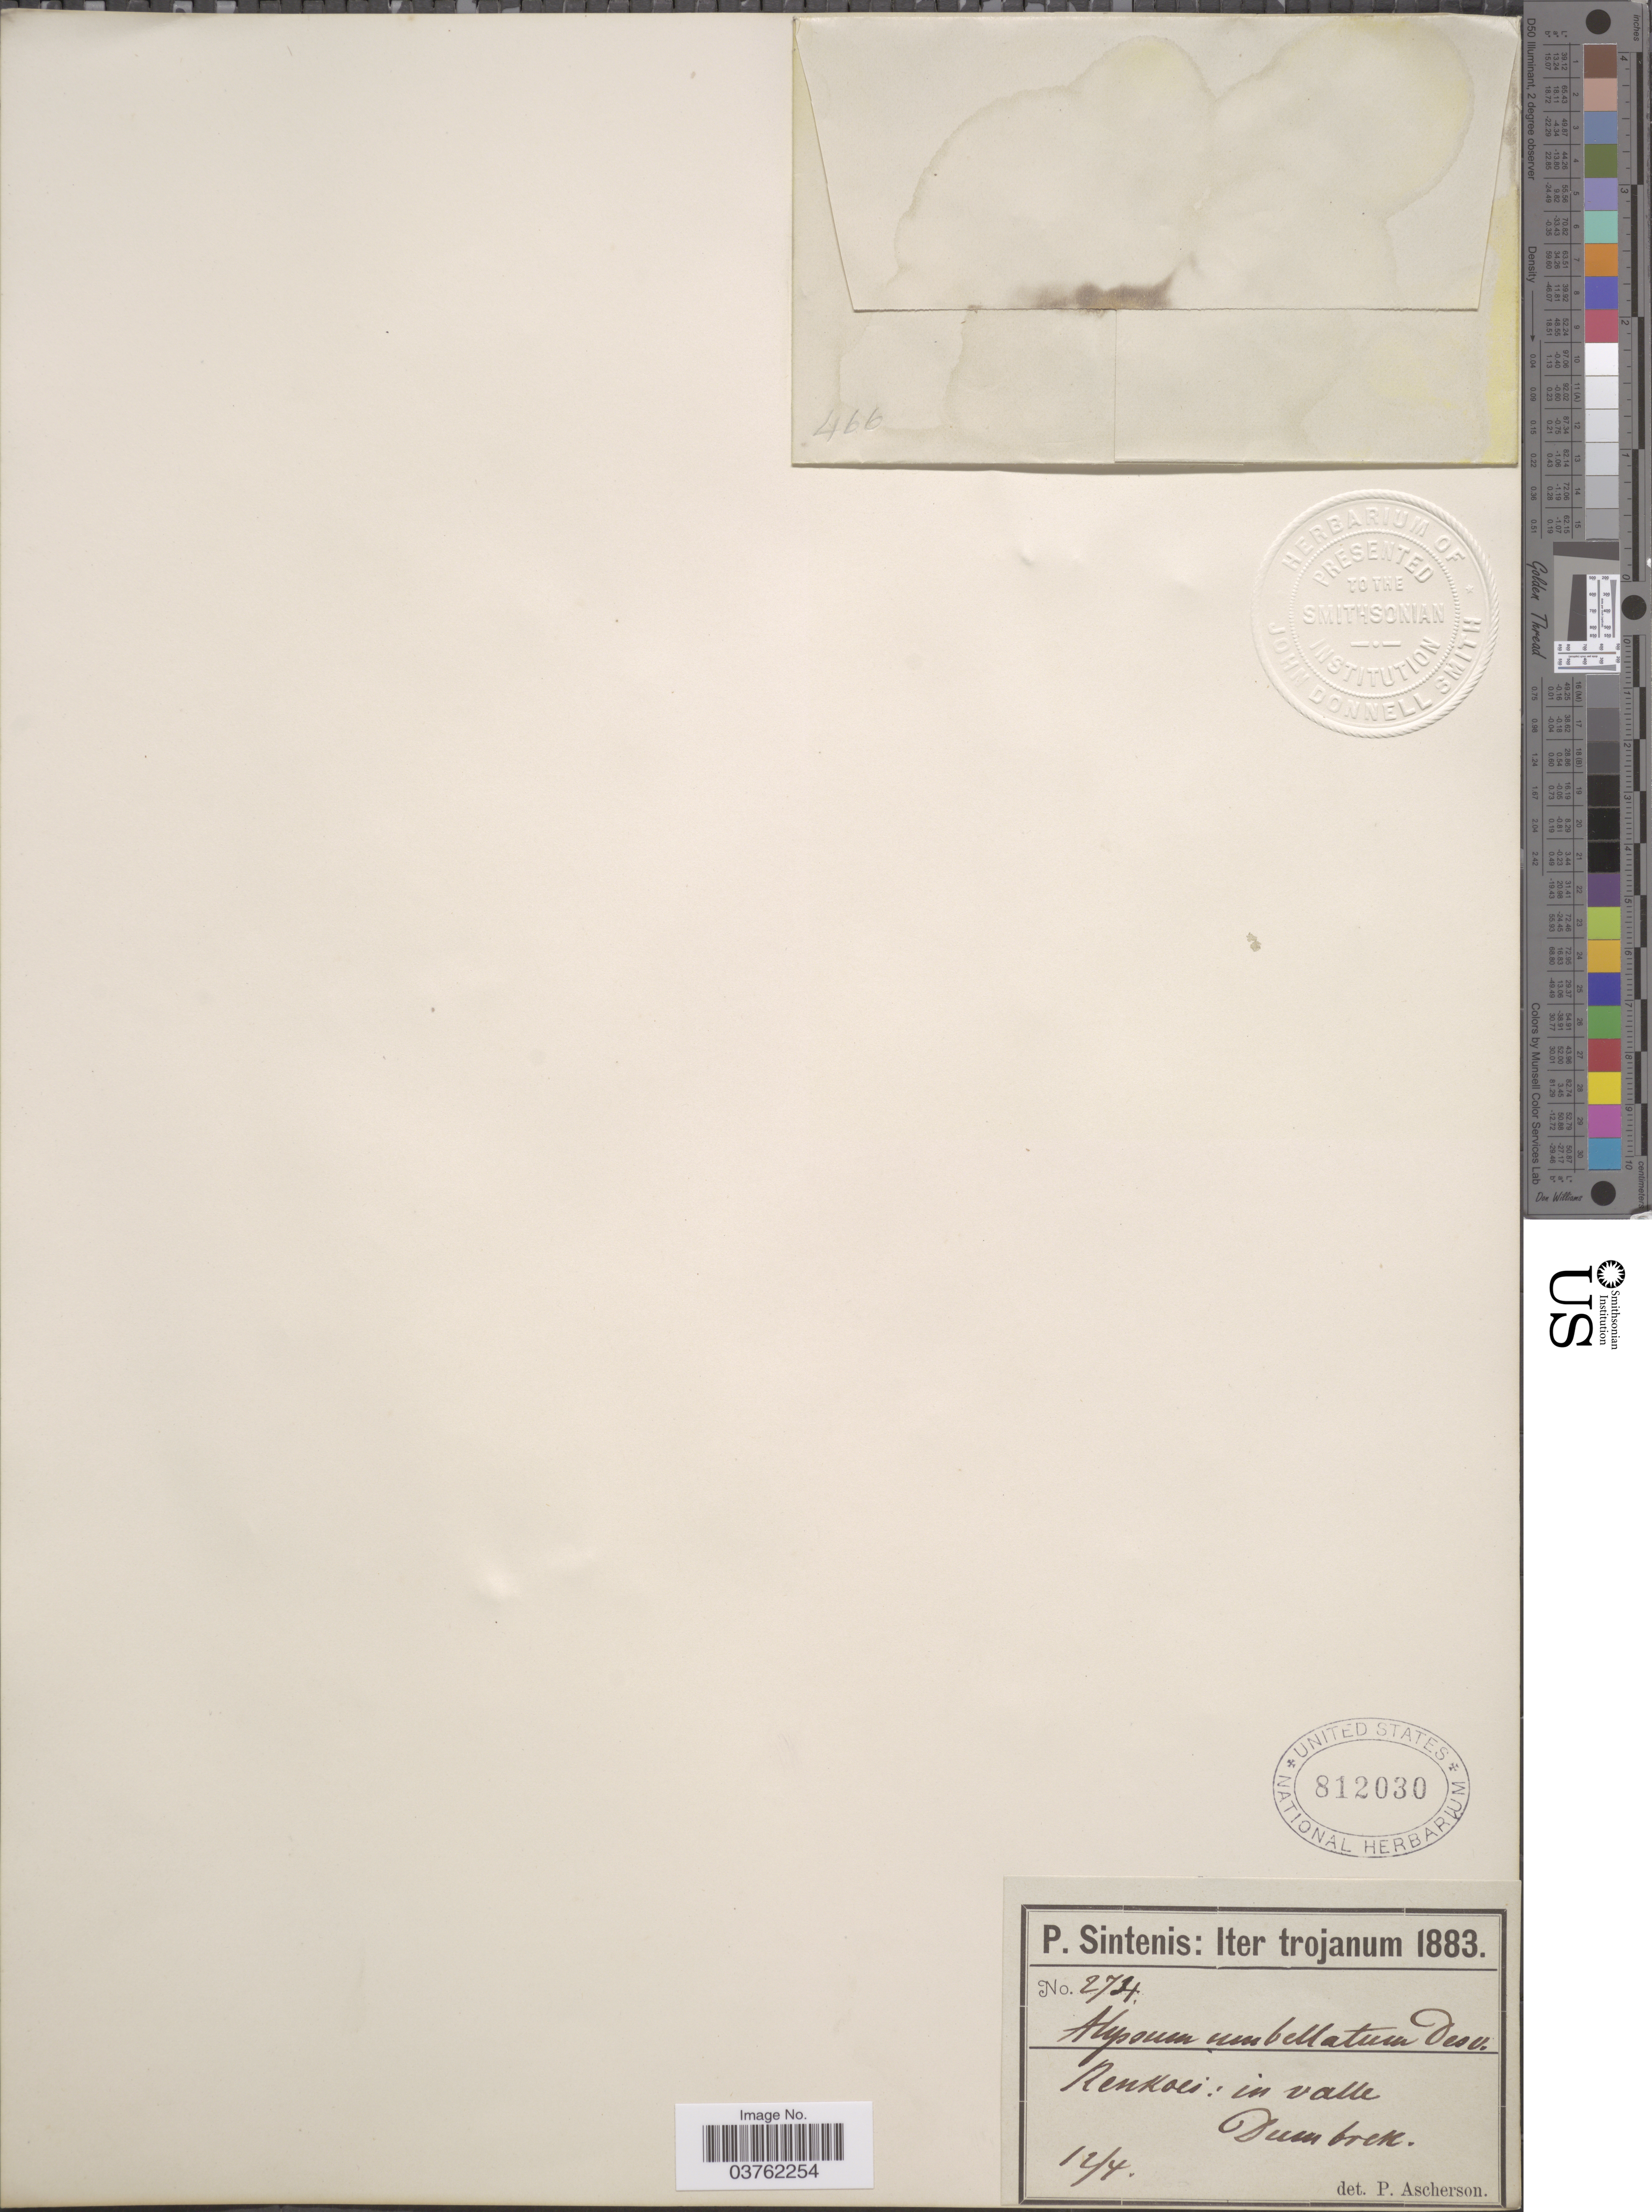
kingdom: Plantae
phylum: Tracheophyta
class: Magnoliopsida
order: Brassicales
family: Brassicaceae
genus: Alyssum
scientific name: Alyssum umbellatum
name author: Desv.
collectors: P. Sintenis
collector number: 274*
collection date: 1883-04-12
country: Turkey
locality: Iter trojanum. Renkoei: in valle Dumbrek.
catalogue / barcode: US 812030